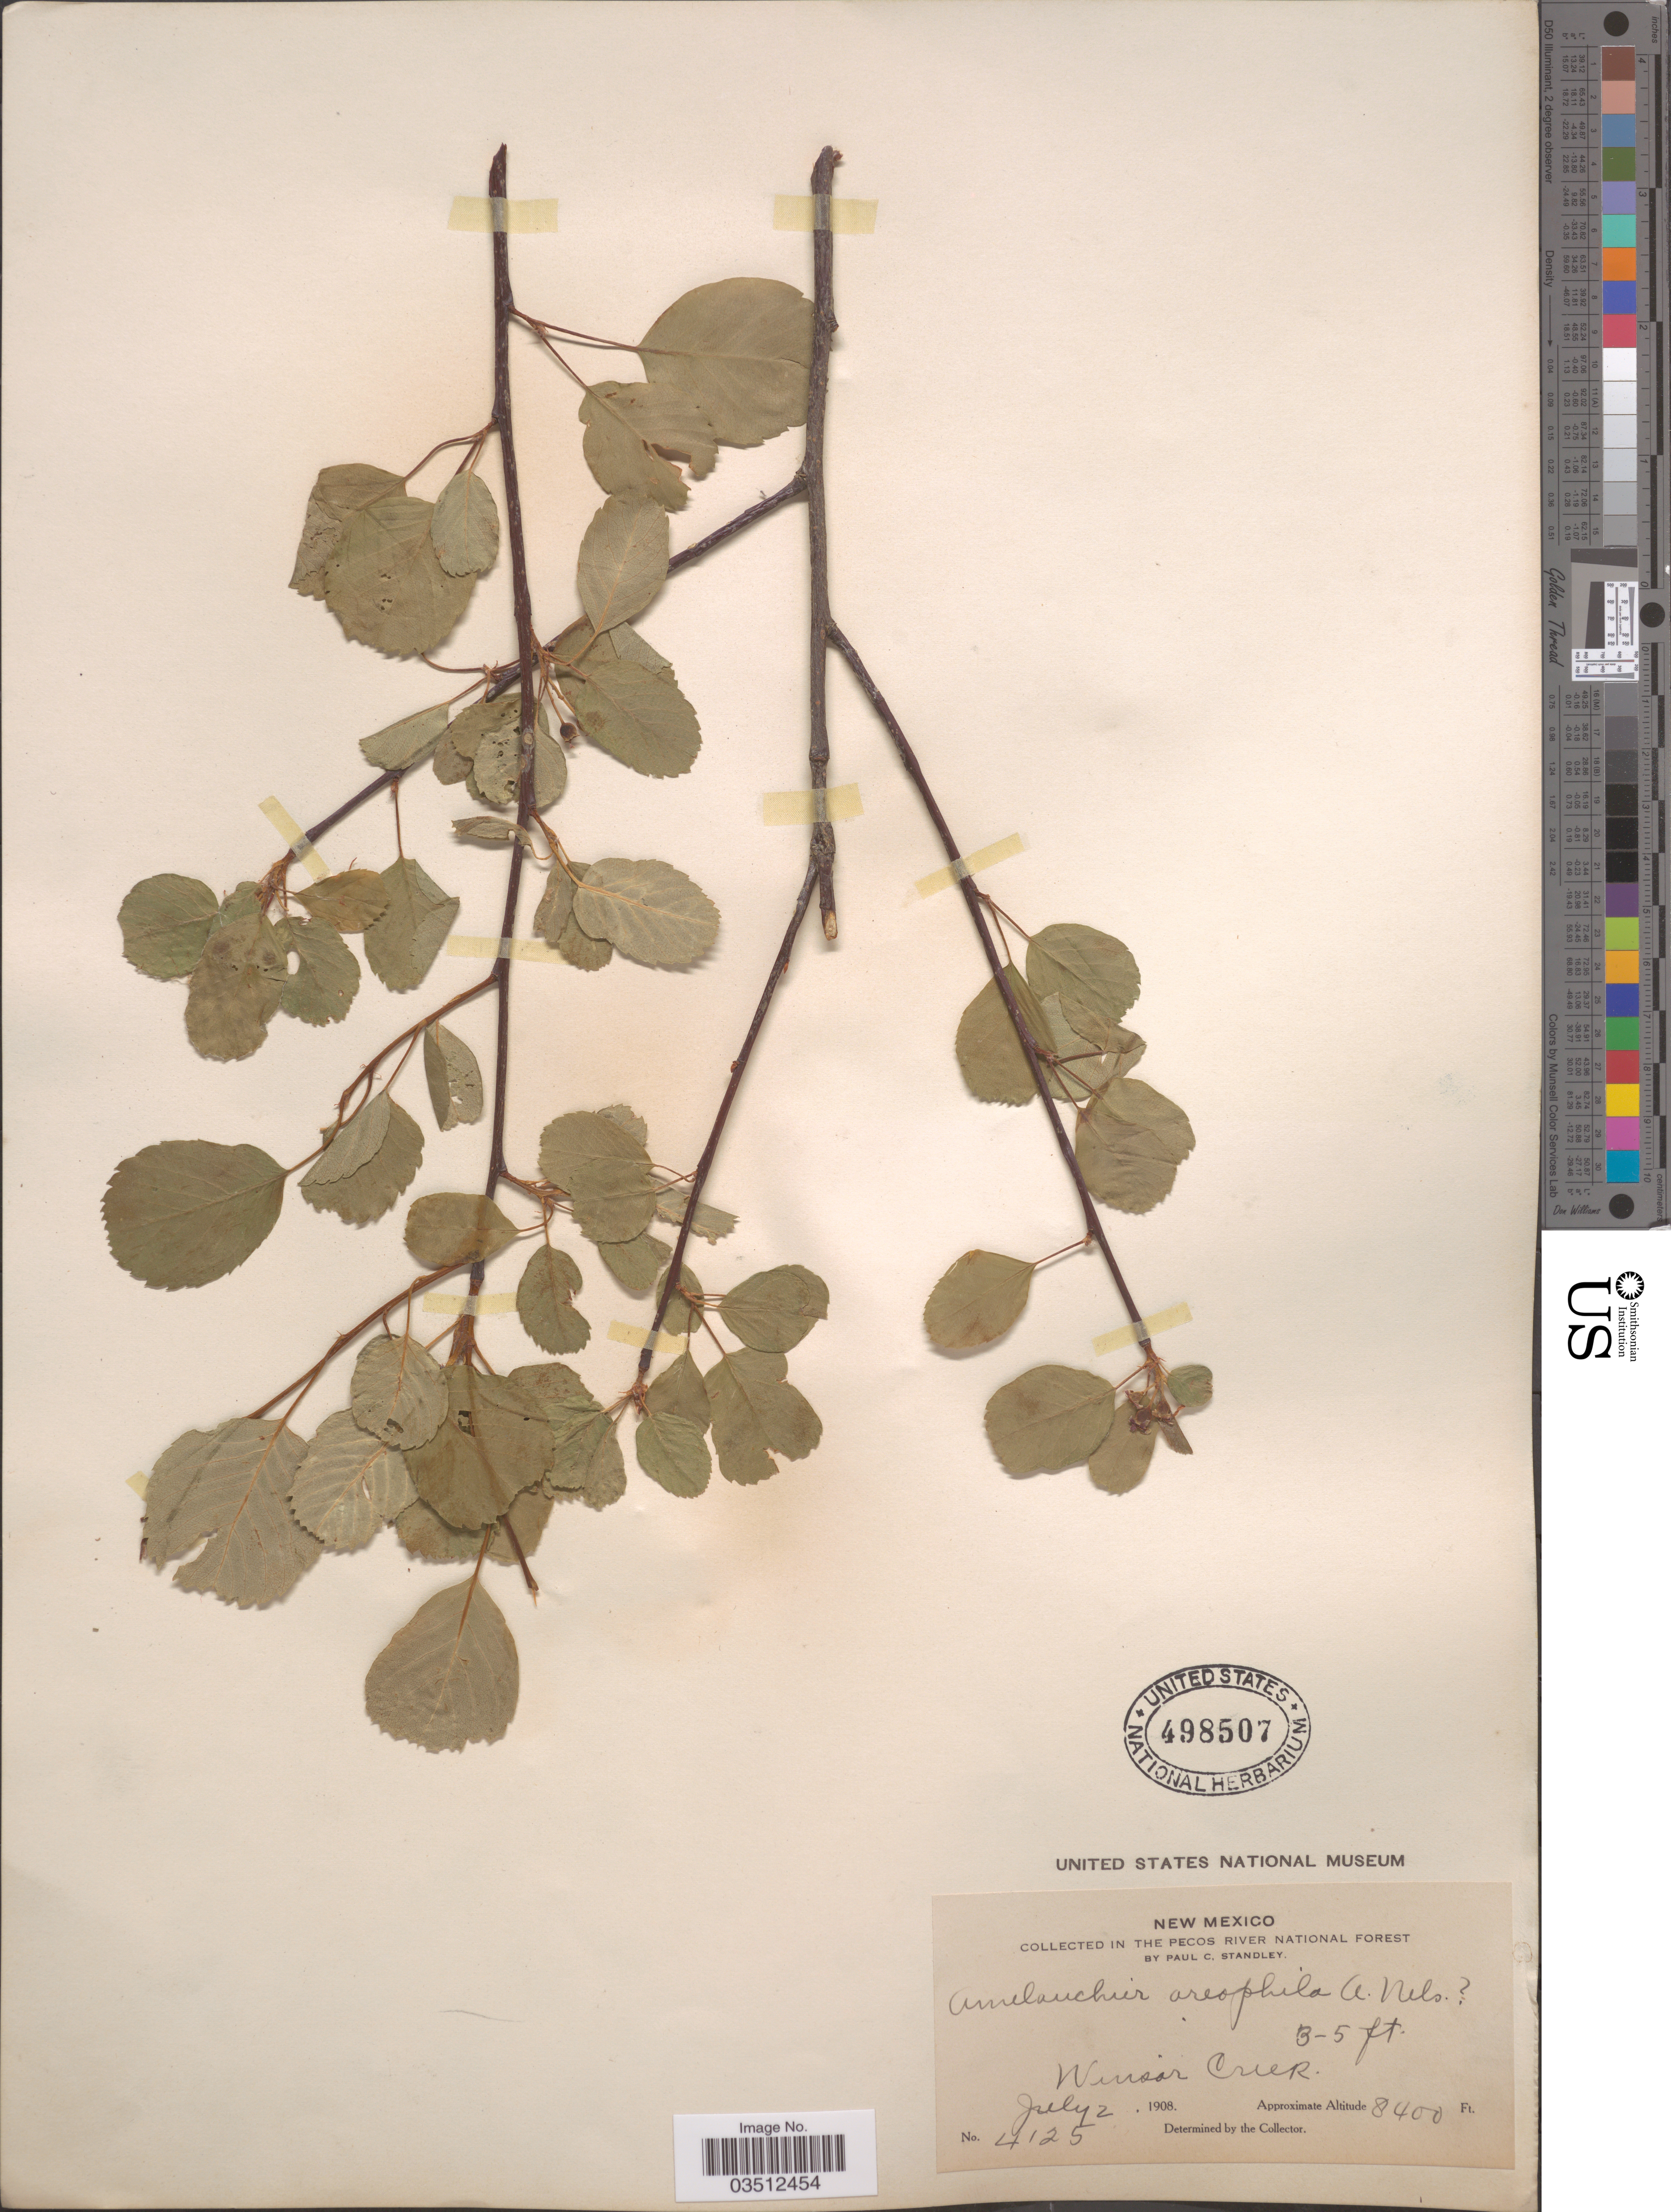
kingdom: Plantae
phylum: Tracheophyta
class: Magnoliopsida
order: Rosales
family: Rosaceae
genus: Amelanchier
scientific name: Amelanchier oreophila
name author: A. Nelson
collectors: P. C. Standley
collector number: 4125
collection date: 1908-07-02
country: United States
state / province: New Mexico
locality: Pecos River National Forest. Winsor Creek.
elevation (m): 2560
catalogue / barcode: US 498507